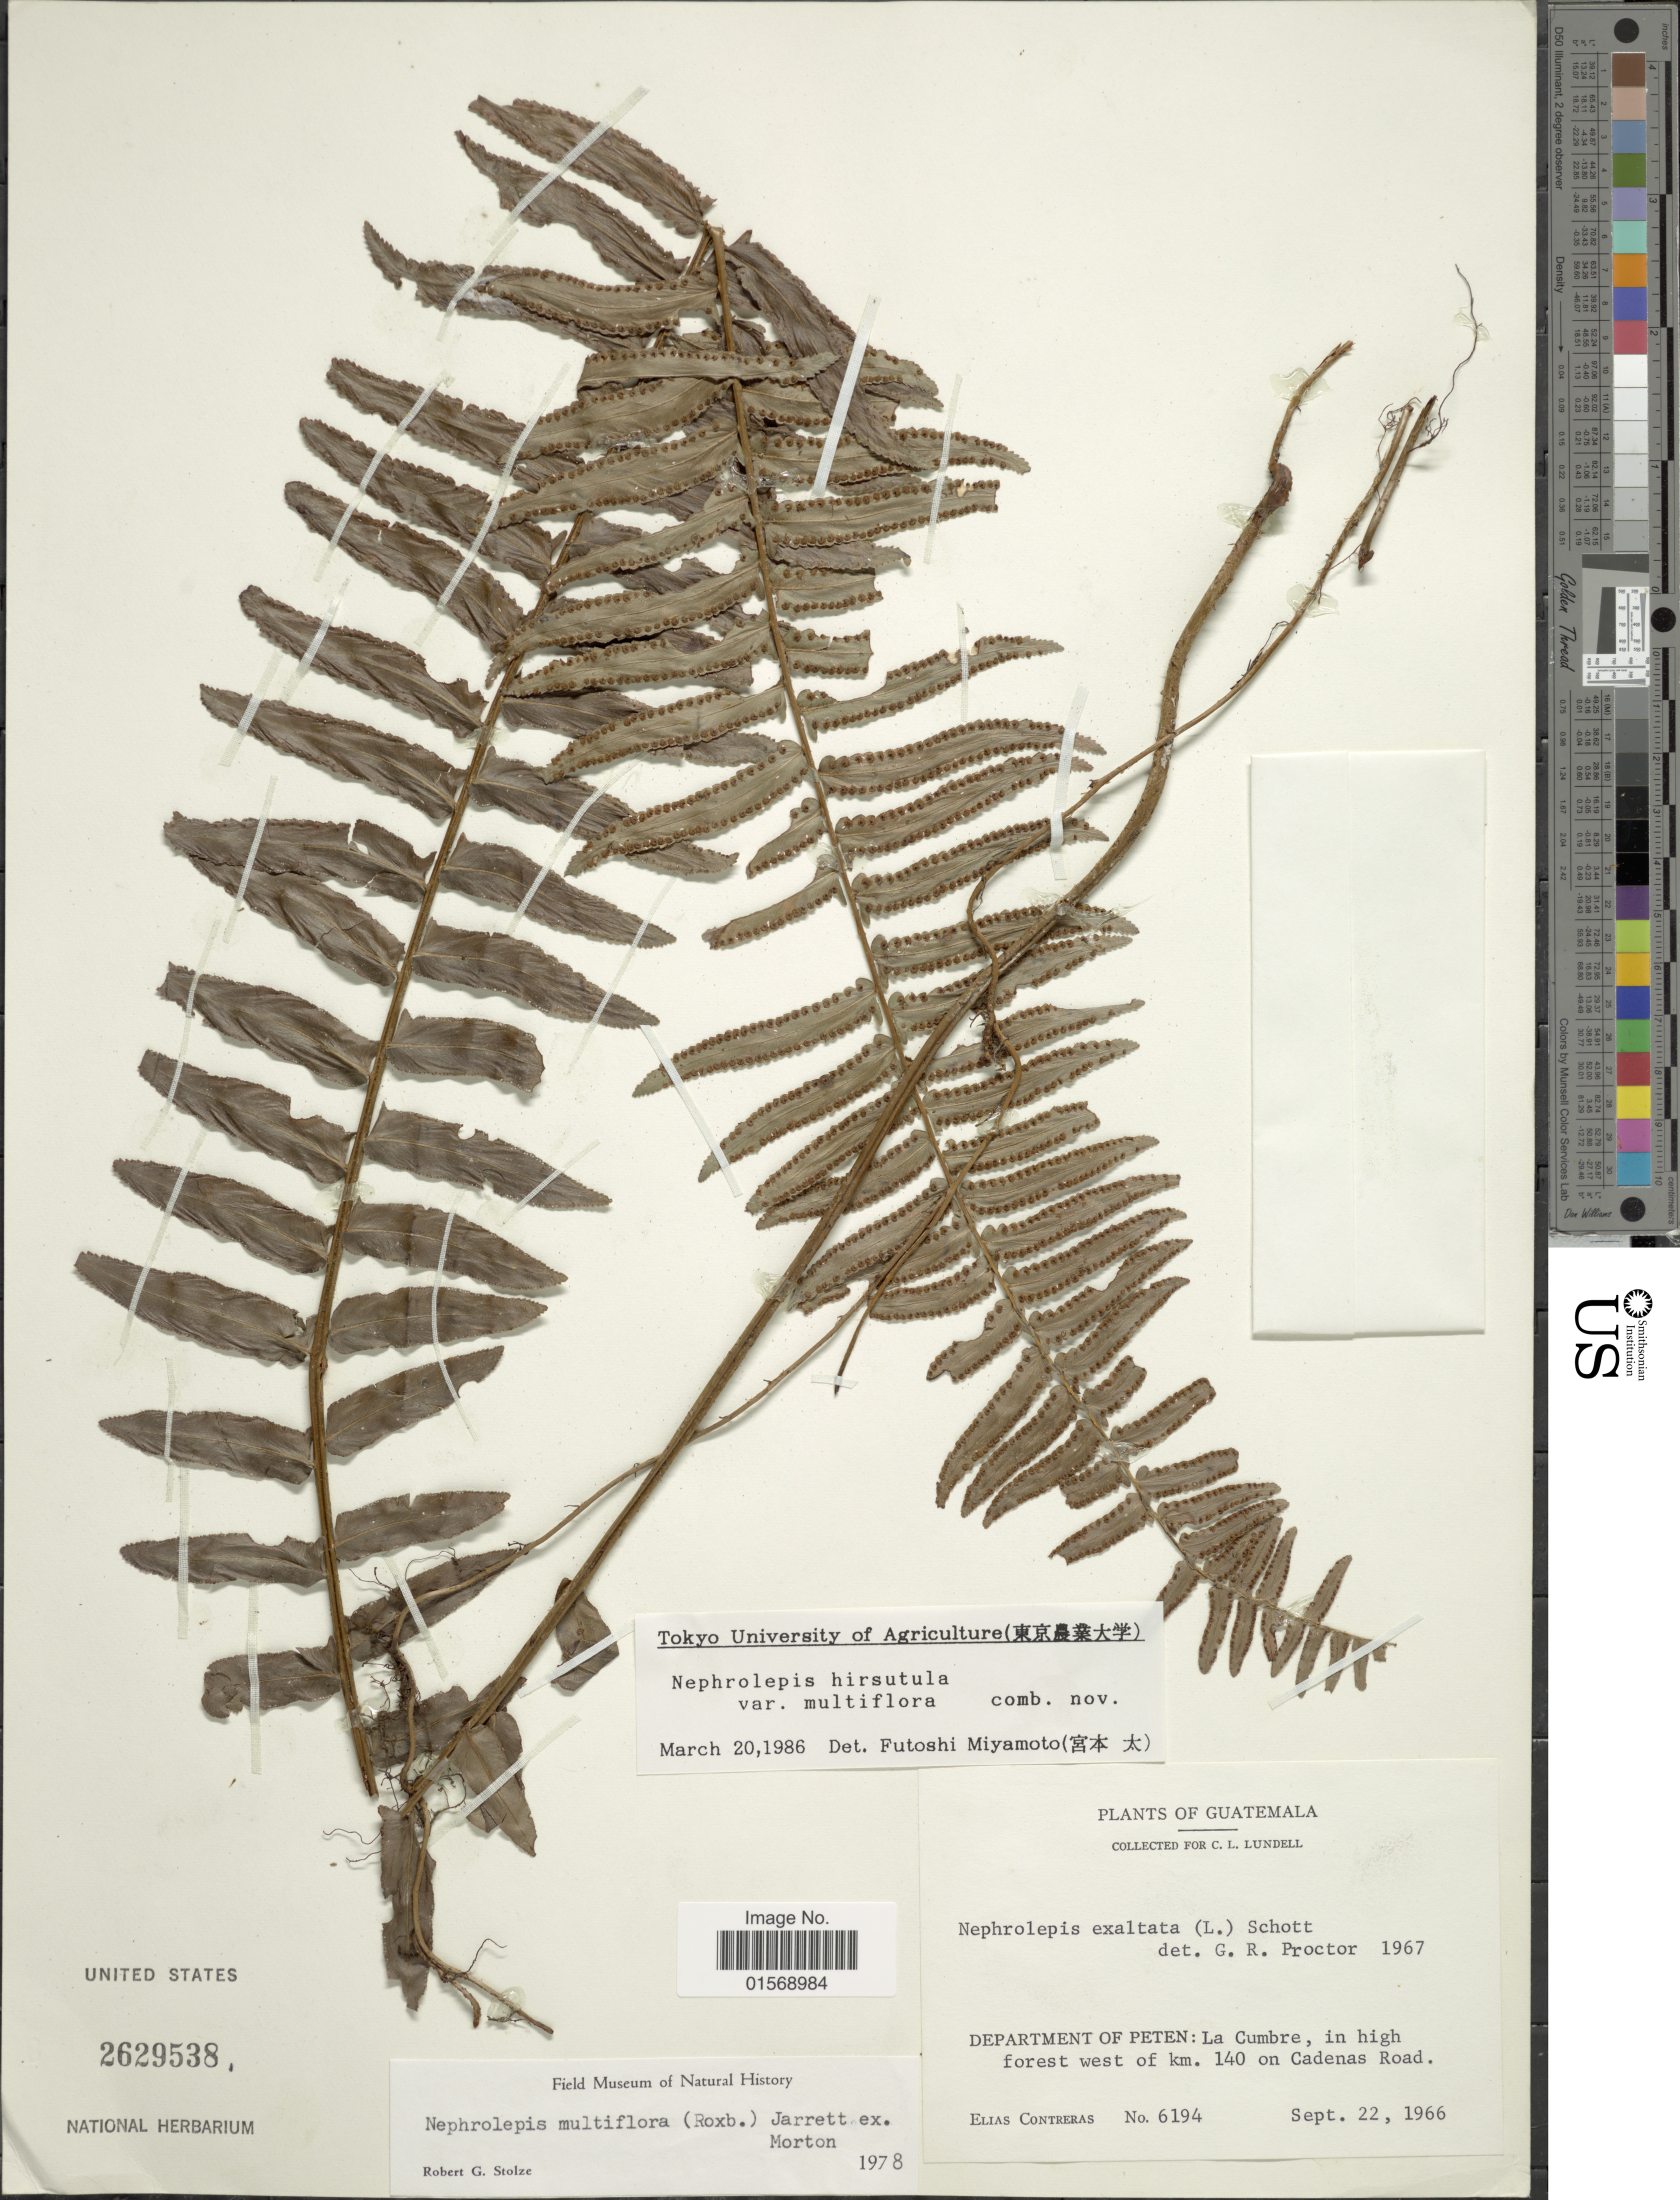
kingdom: Plantae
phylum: Tracheophyta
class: Polypodiopsida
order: Polypodiales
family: Nephrolepidaceae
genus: Nephrolepis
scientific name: Nephrolepis multiflora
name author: (Roxb.) F.M. Jarrett ex C.V. Morton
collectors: C. L. Lundell & E. Contreras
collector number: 6194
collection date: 1966-09-22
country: Guatemala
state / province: El Petén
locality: Guatemala. Department of Peten: La Cumbre, in high forest west of km. 140 on Cadenas Road.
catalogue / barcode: US 2629538